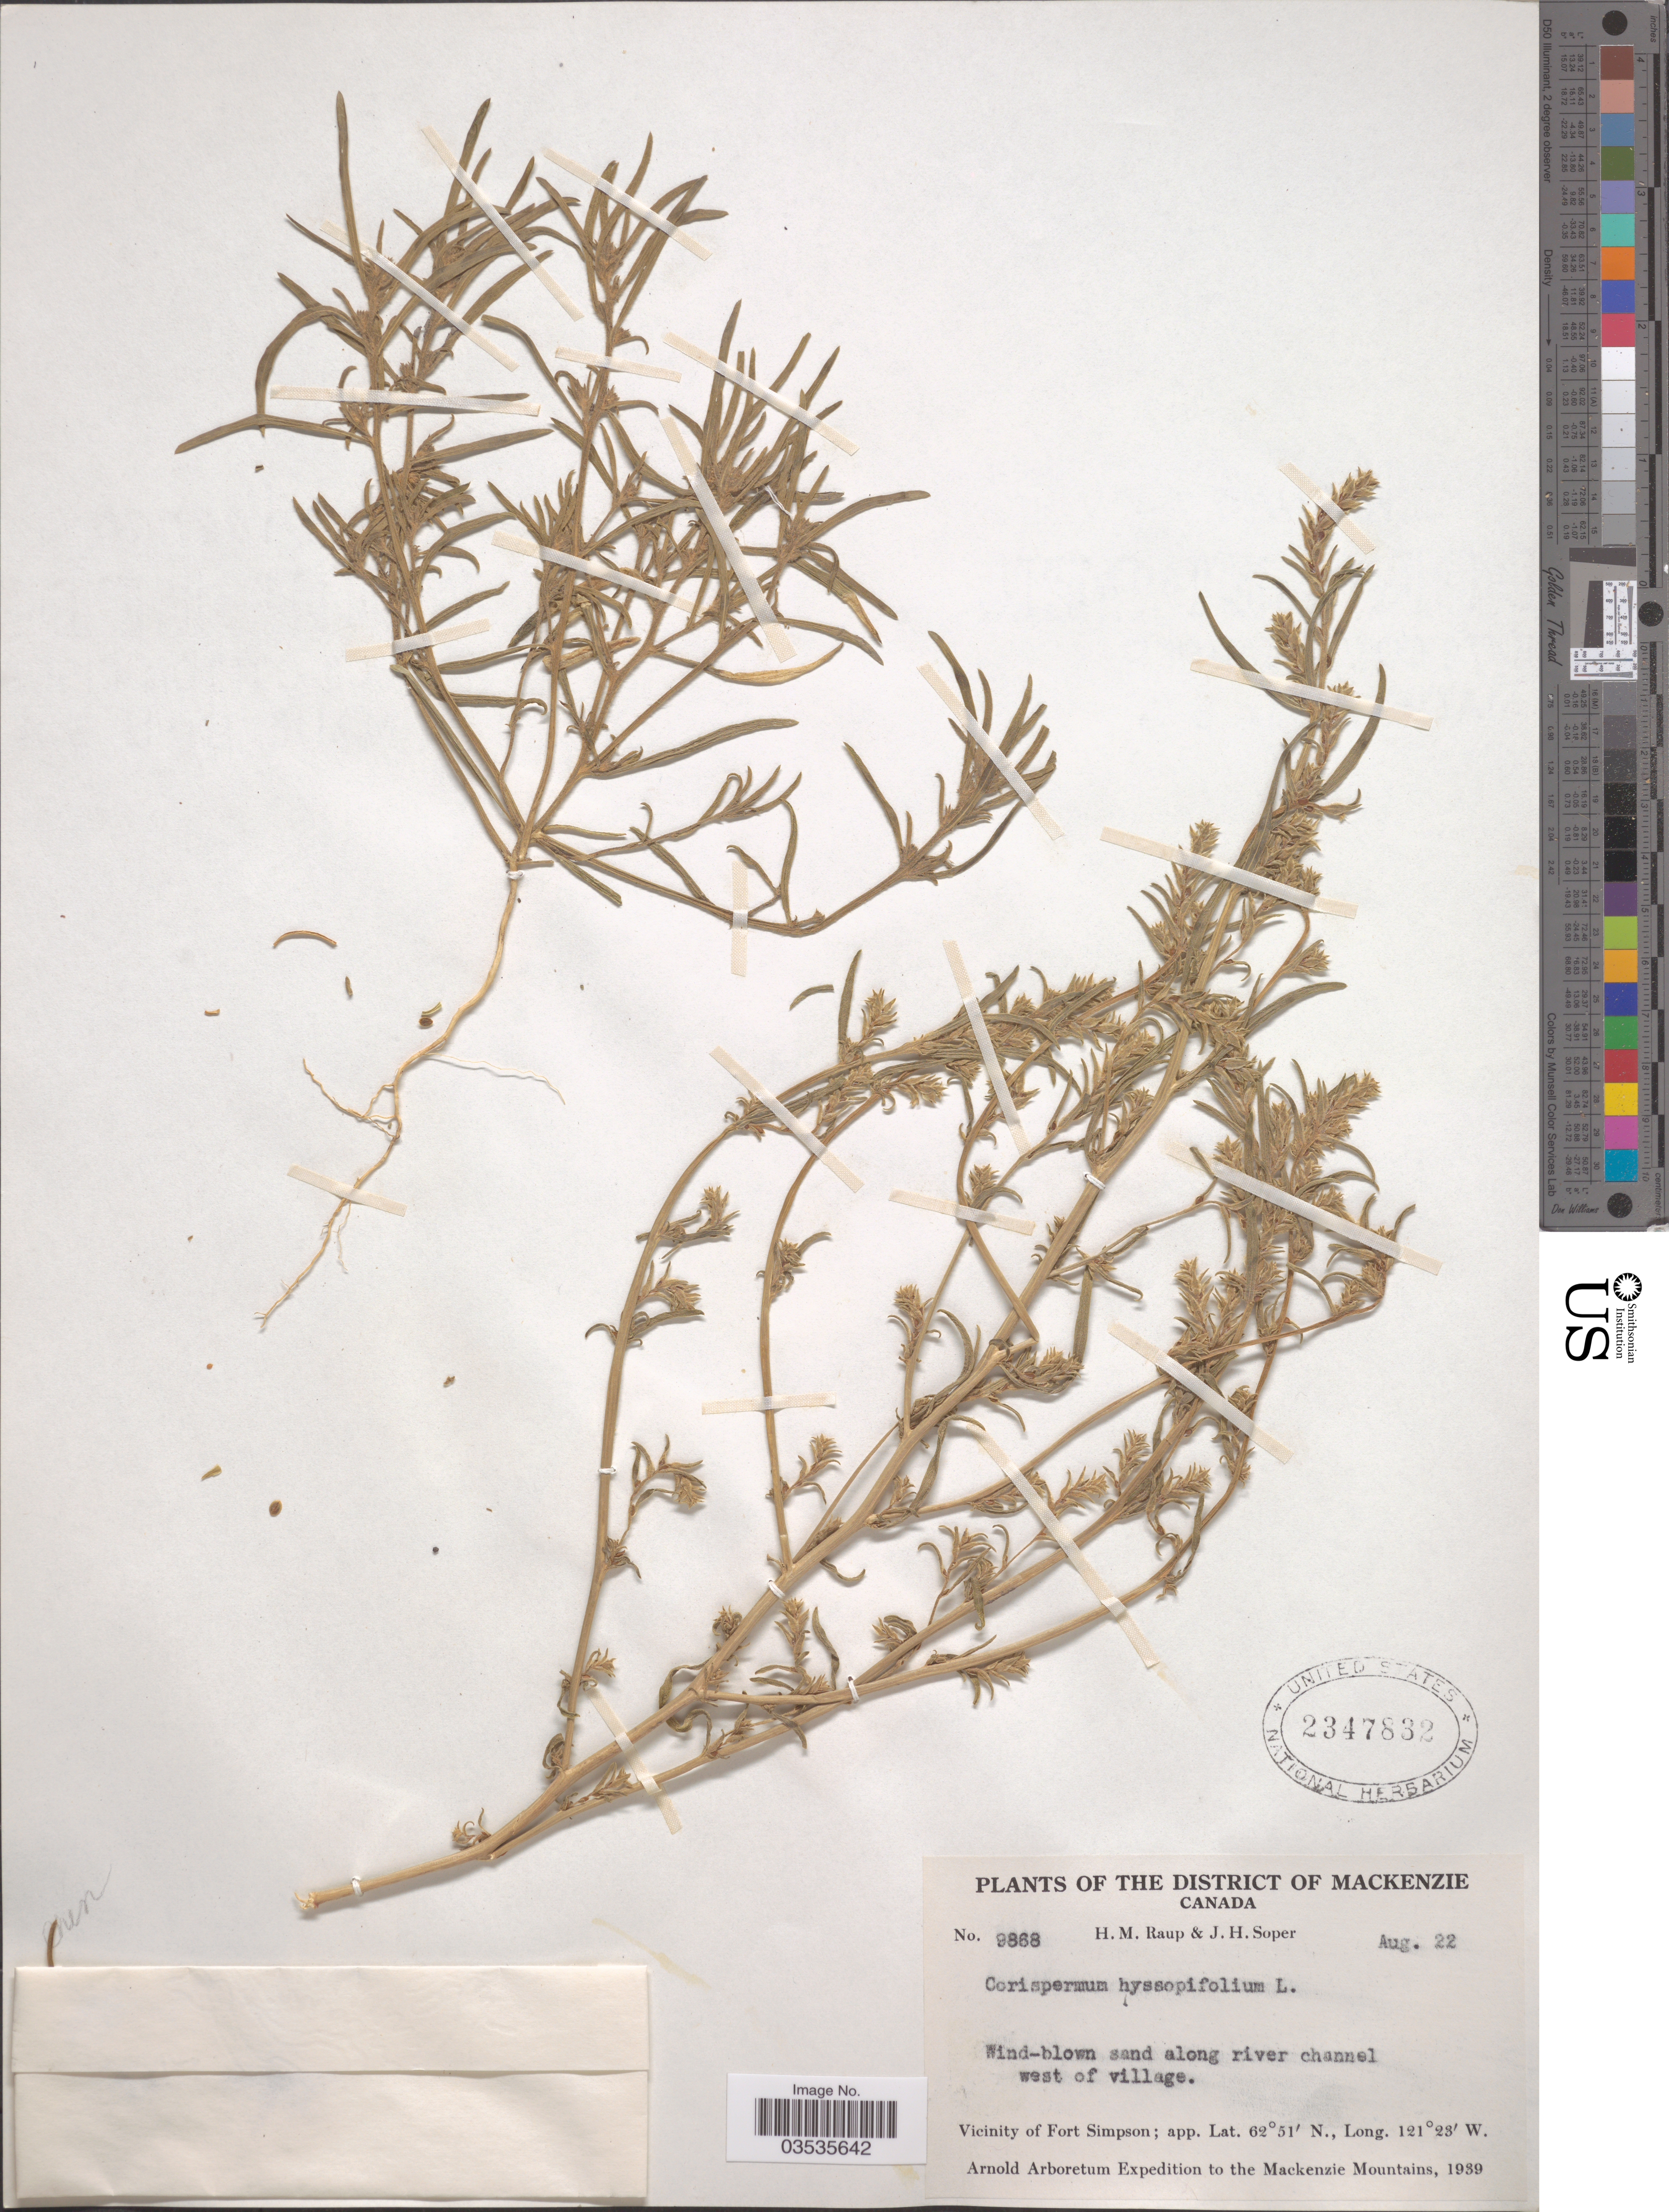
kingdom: Plantae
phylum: Tracheophyta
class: Magnoliopsida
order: Caryophyllales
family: Amaranthaceae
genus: Corispermum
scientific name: Corispermum hyssopifolium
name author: L.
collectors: H. Raup & J. H. Soper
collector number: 9868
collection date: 1939-08-22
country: Canada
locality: District of Mackenzie. Along river channel west of village. Vicinity of Fort Simpson. Mackenzie Mountains.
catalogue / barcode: US 2347832